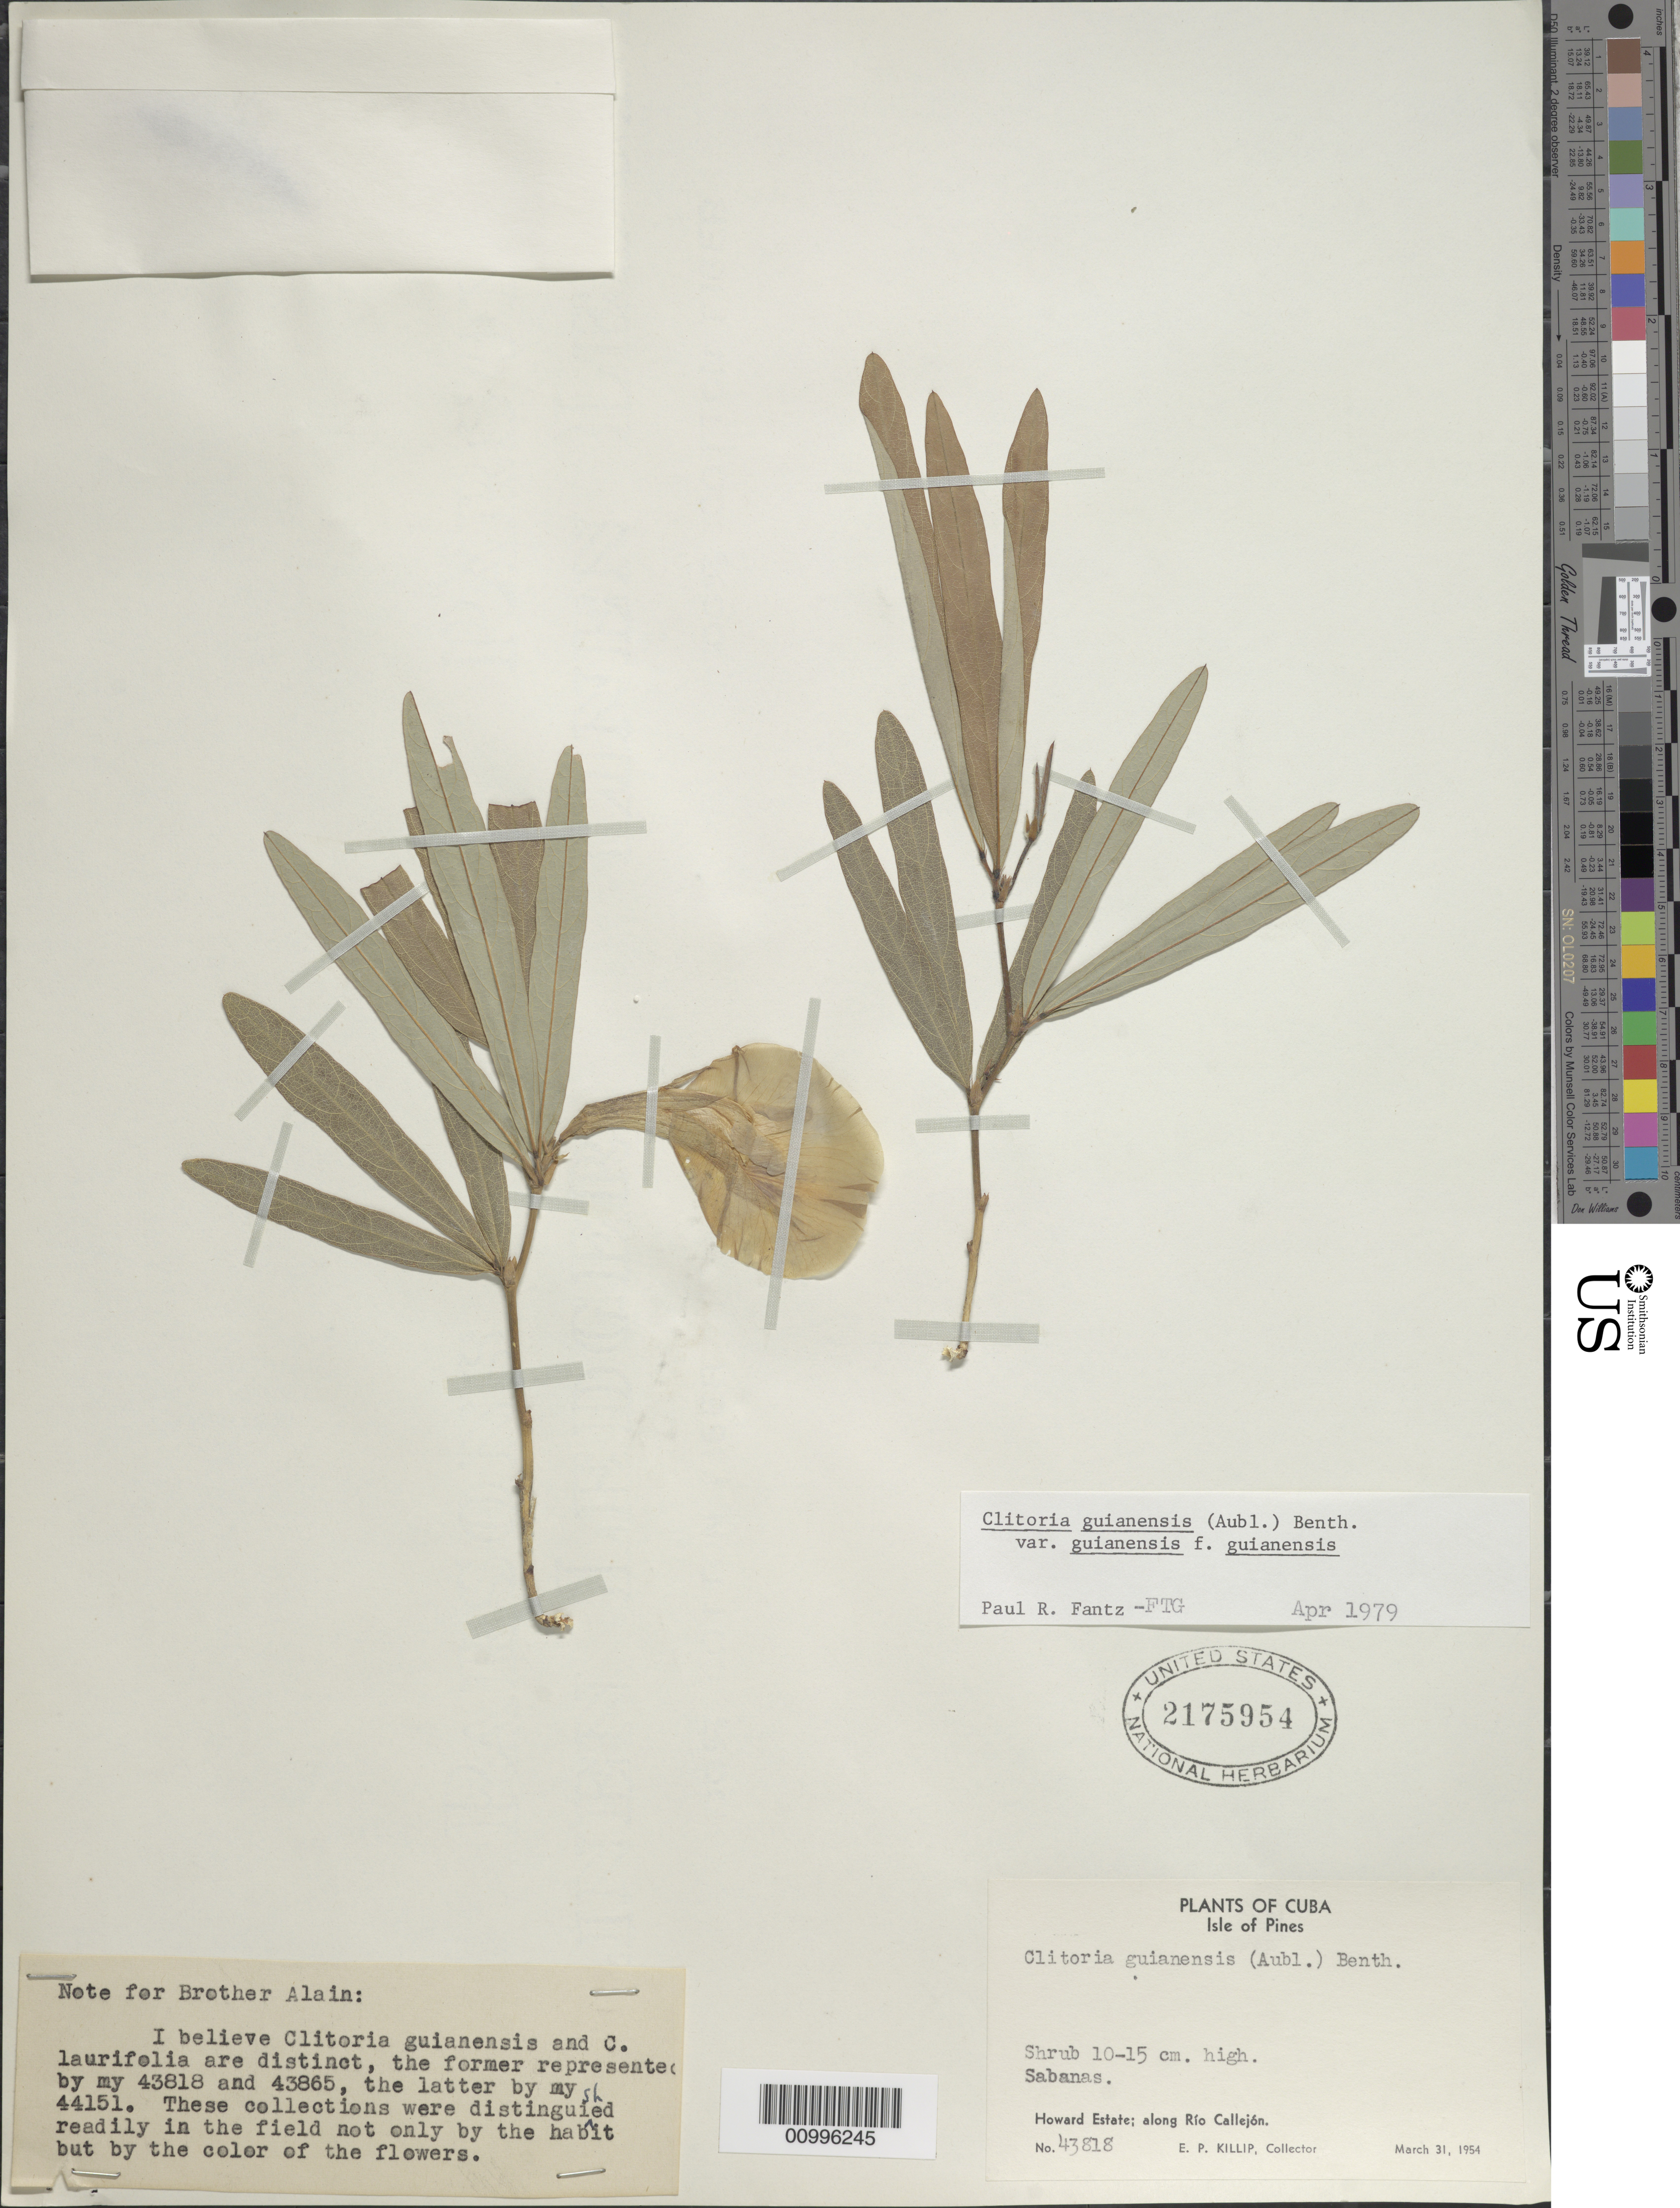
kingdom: Plantae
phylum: Tracheophyta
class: Magnoliopsida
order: Fabales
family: Fabaceae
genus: Clitoria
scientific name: Clitoria guianensis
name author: (Aubl.) Benth.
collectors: E. P. Killip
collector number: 43818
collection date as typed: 31 Mar 1954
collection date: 1954-03-31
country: Cuba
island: Isla de la Juventud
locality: Howard Estate along the Rio Callejon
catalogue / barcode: US 2175954